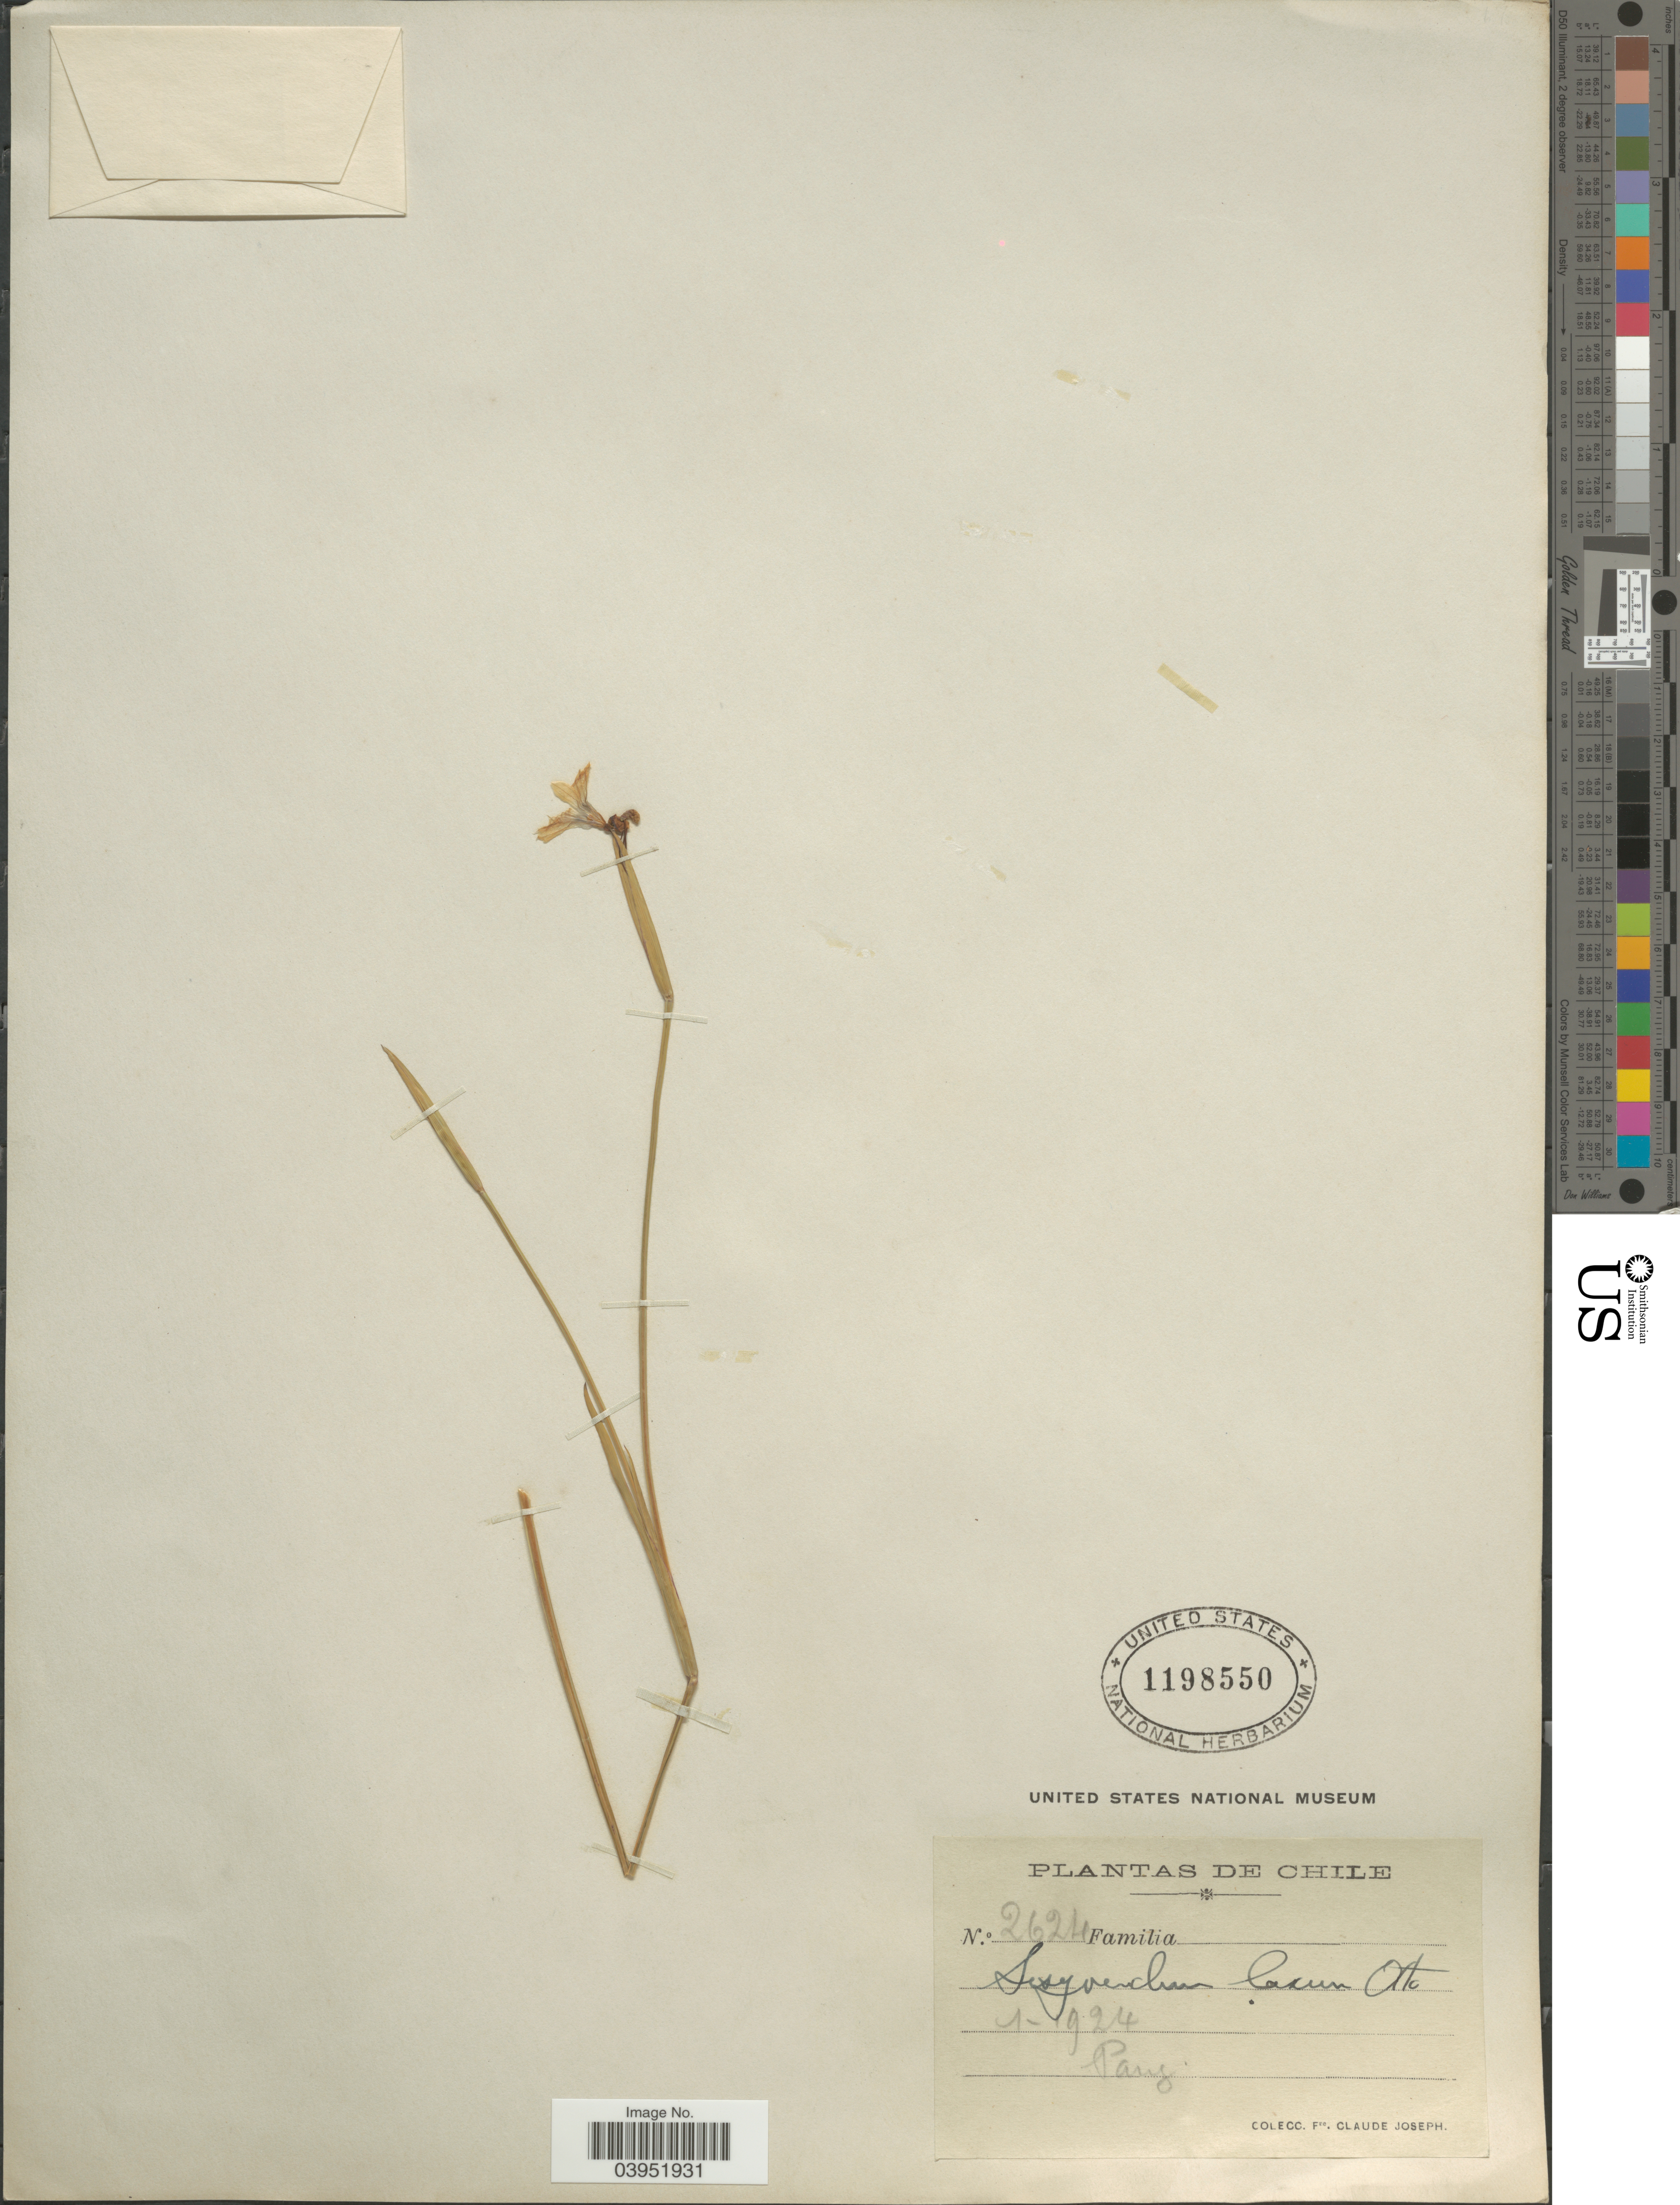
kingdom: Plantae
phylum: Tracheophyta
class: Liliopsida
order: Asparagales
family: Iridaceae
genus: Sisyrinchium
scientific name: Sisyrinchium chilense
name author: Hook.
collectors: Bro. Claude-Joseph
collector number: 2624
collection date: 1924-01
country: Chile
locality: Pang.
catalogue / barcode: US 1198550